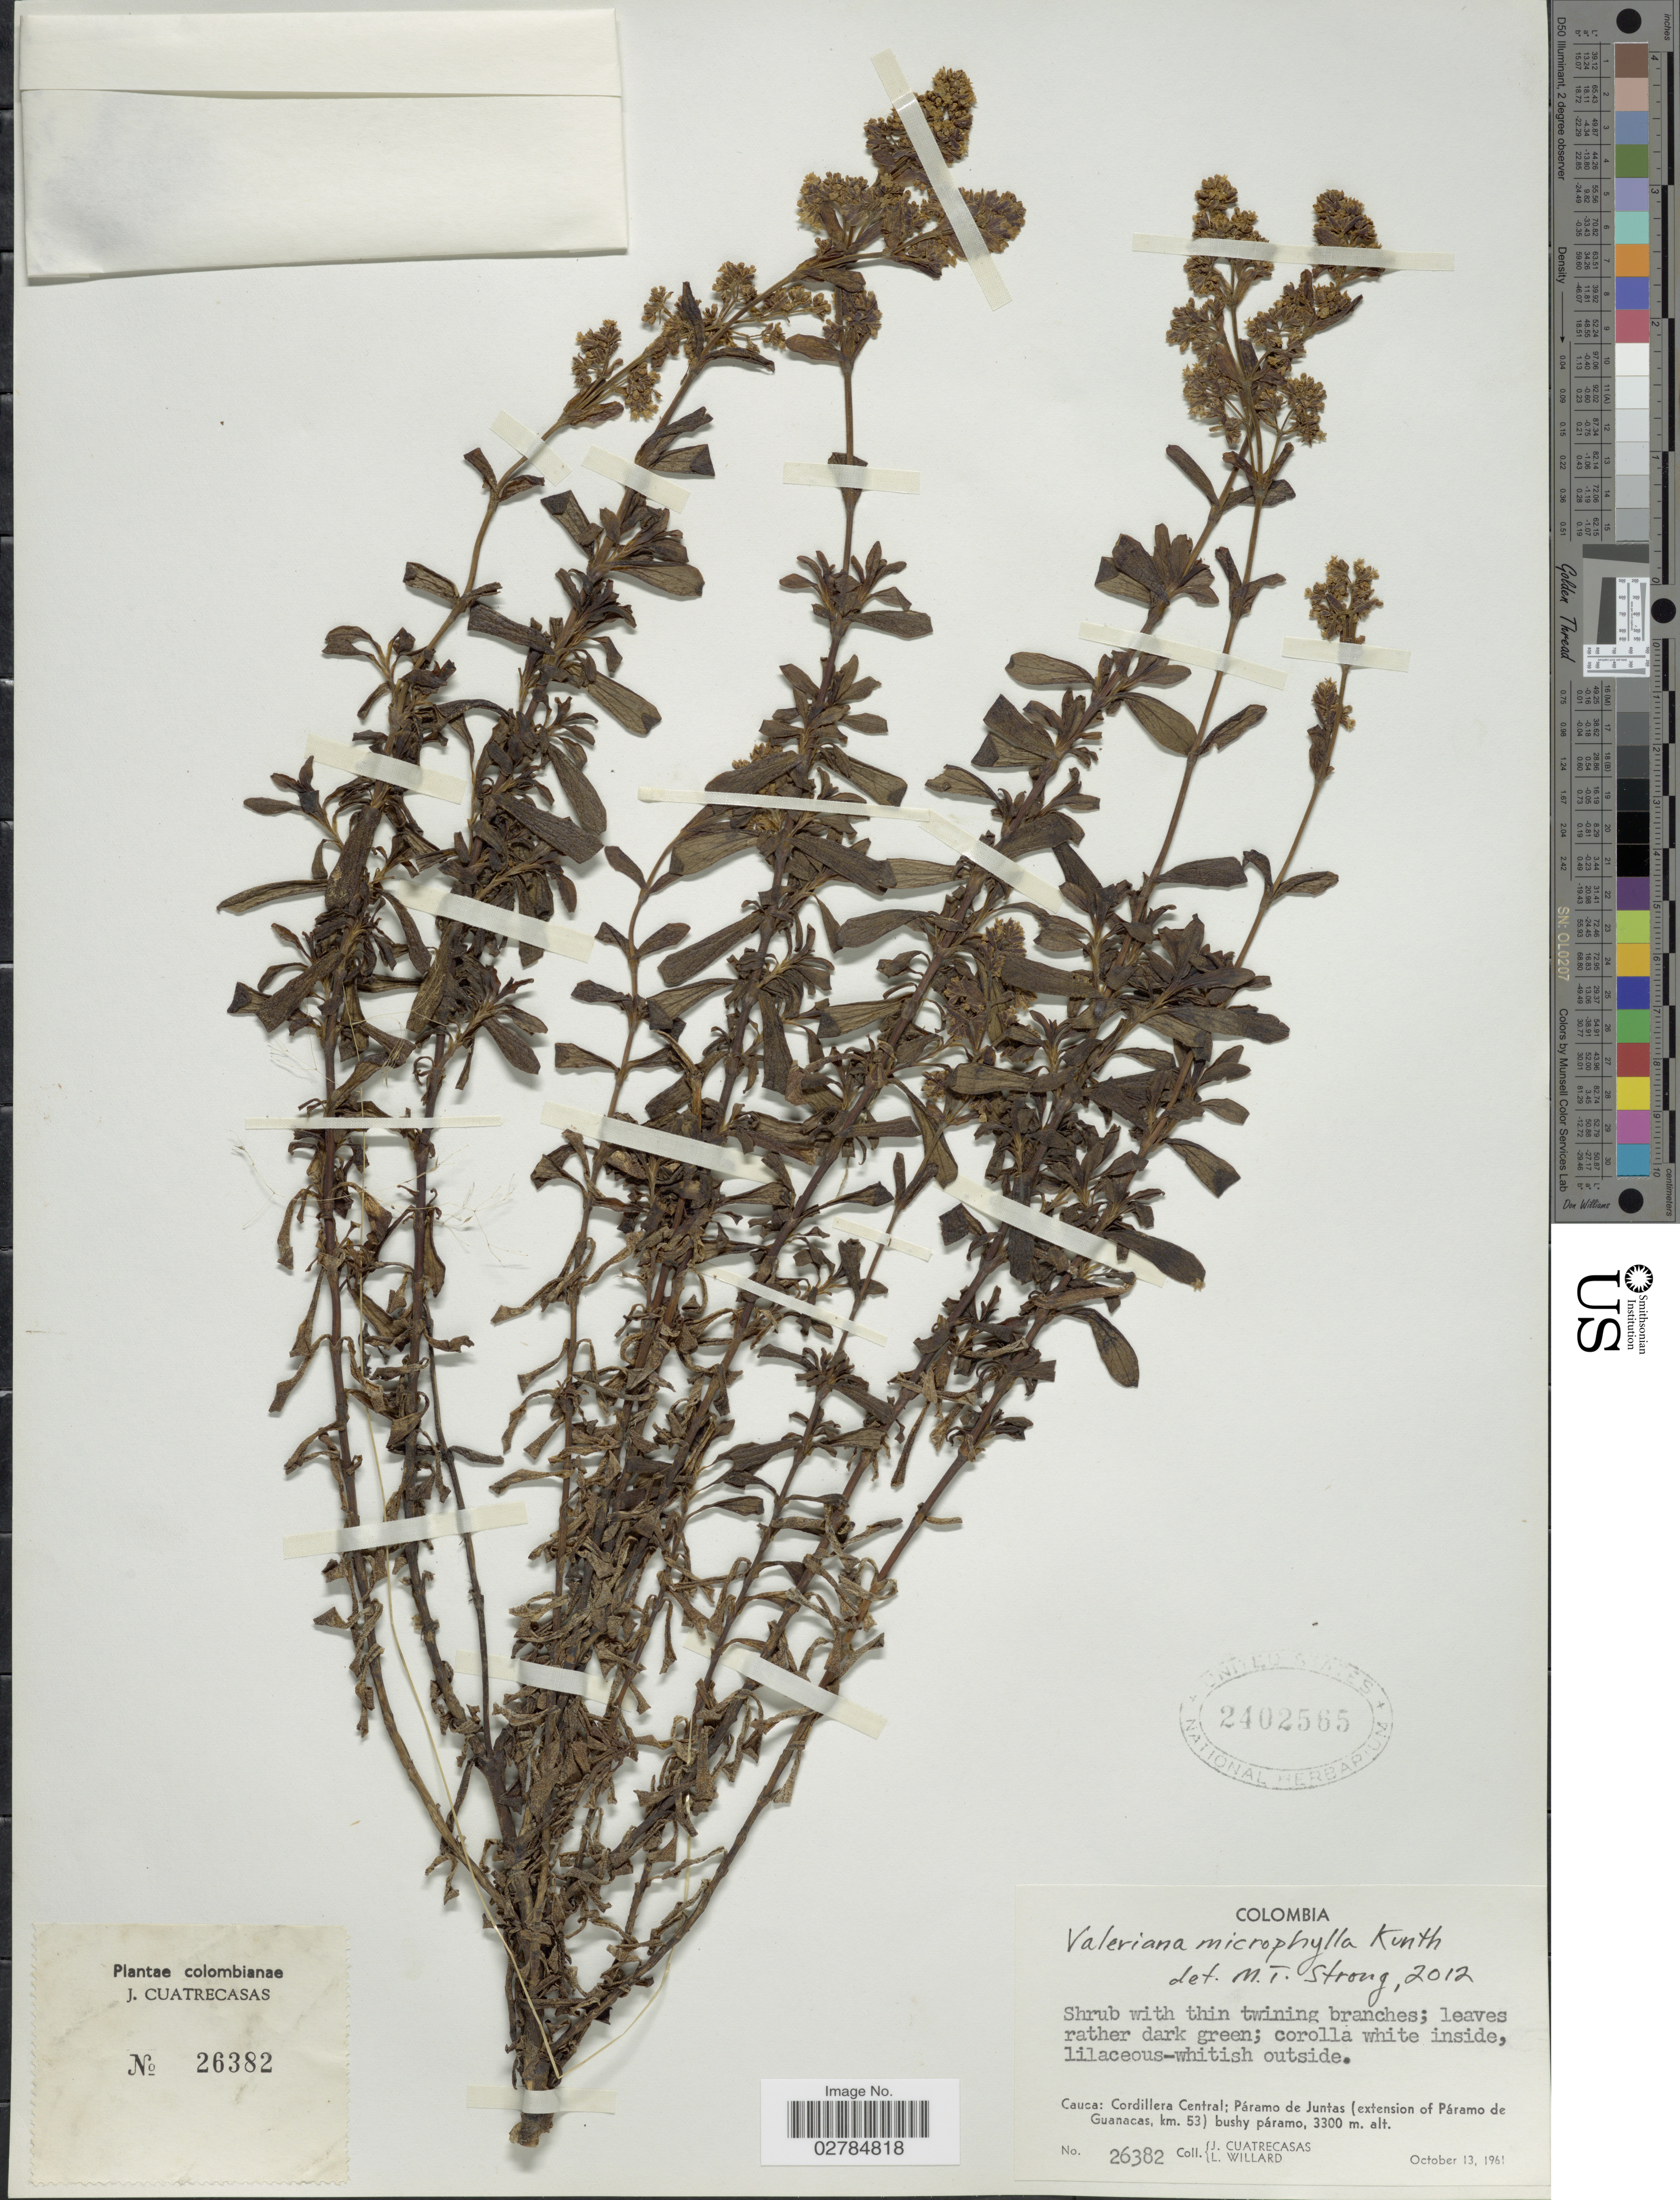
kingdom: Plantae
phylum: Tracheophyta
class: Magnoliopsida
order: Dipsacales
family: Caprifoliaceae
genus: Valeriana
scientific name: Valeriana microphylla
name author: Kunth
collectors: J. Cuatrecasas & L. Willard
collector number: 26382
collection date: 1961-10-13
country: Colombia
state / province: Cauca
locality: Cordillera Central; Páramo de Juntas (extension of Páramo de Guanacas, km. 53) bushy páramo.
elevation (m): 3300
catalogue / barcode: US 2402565